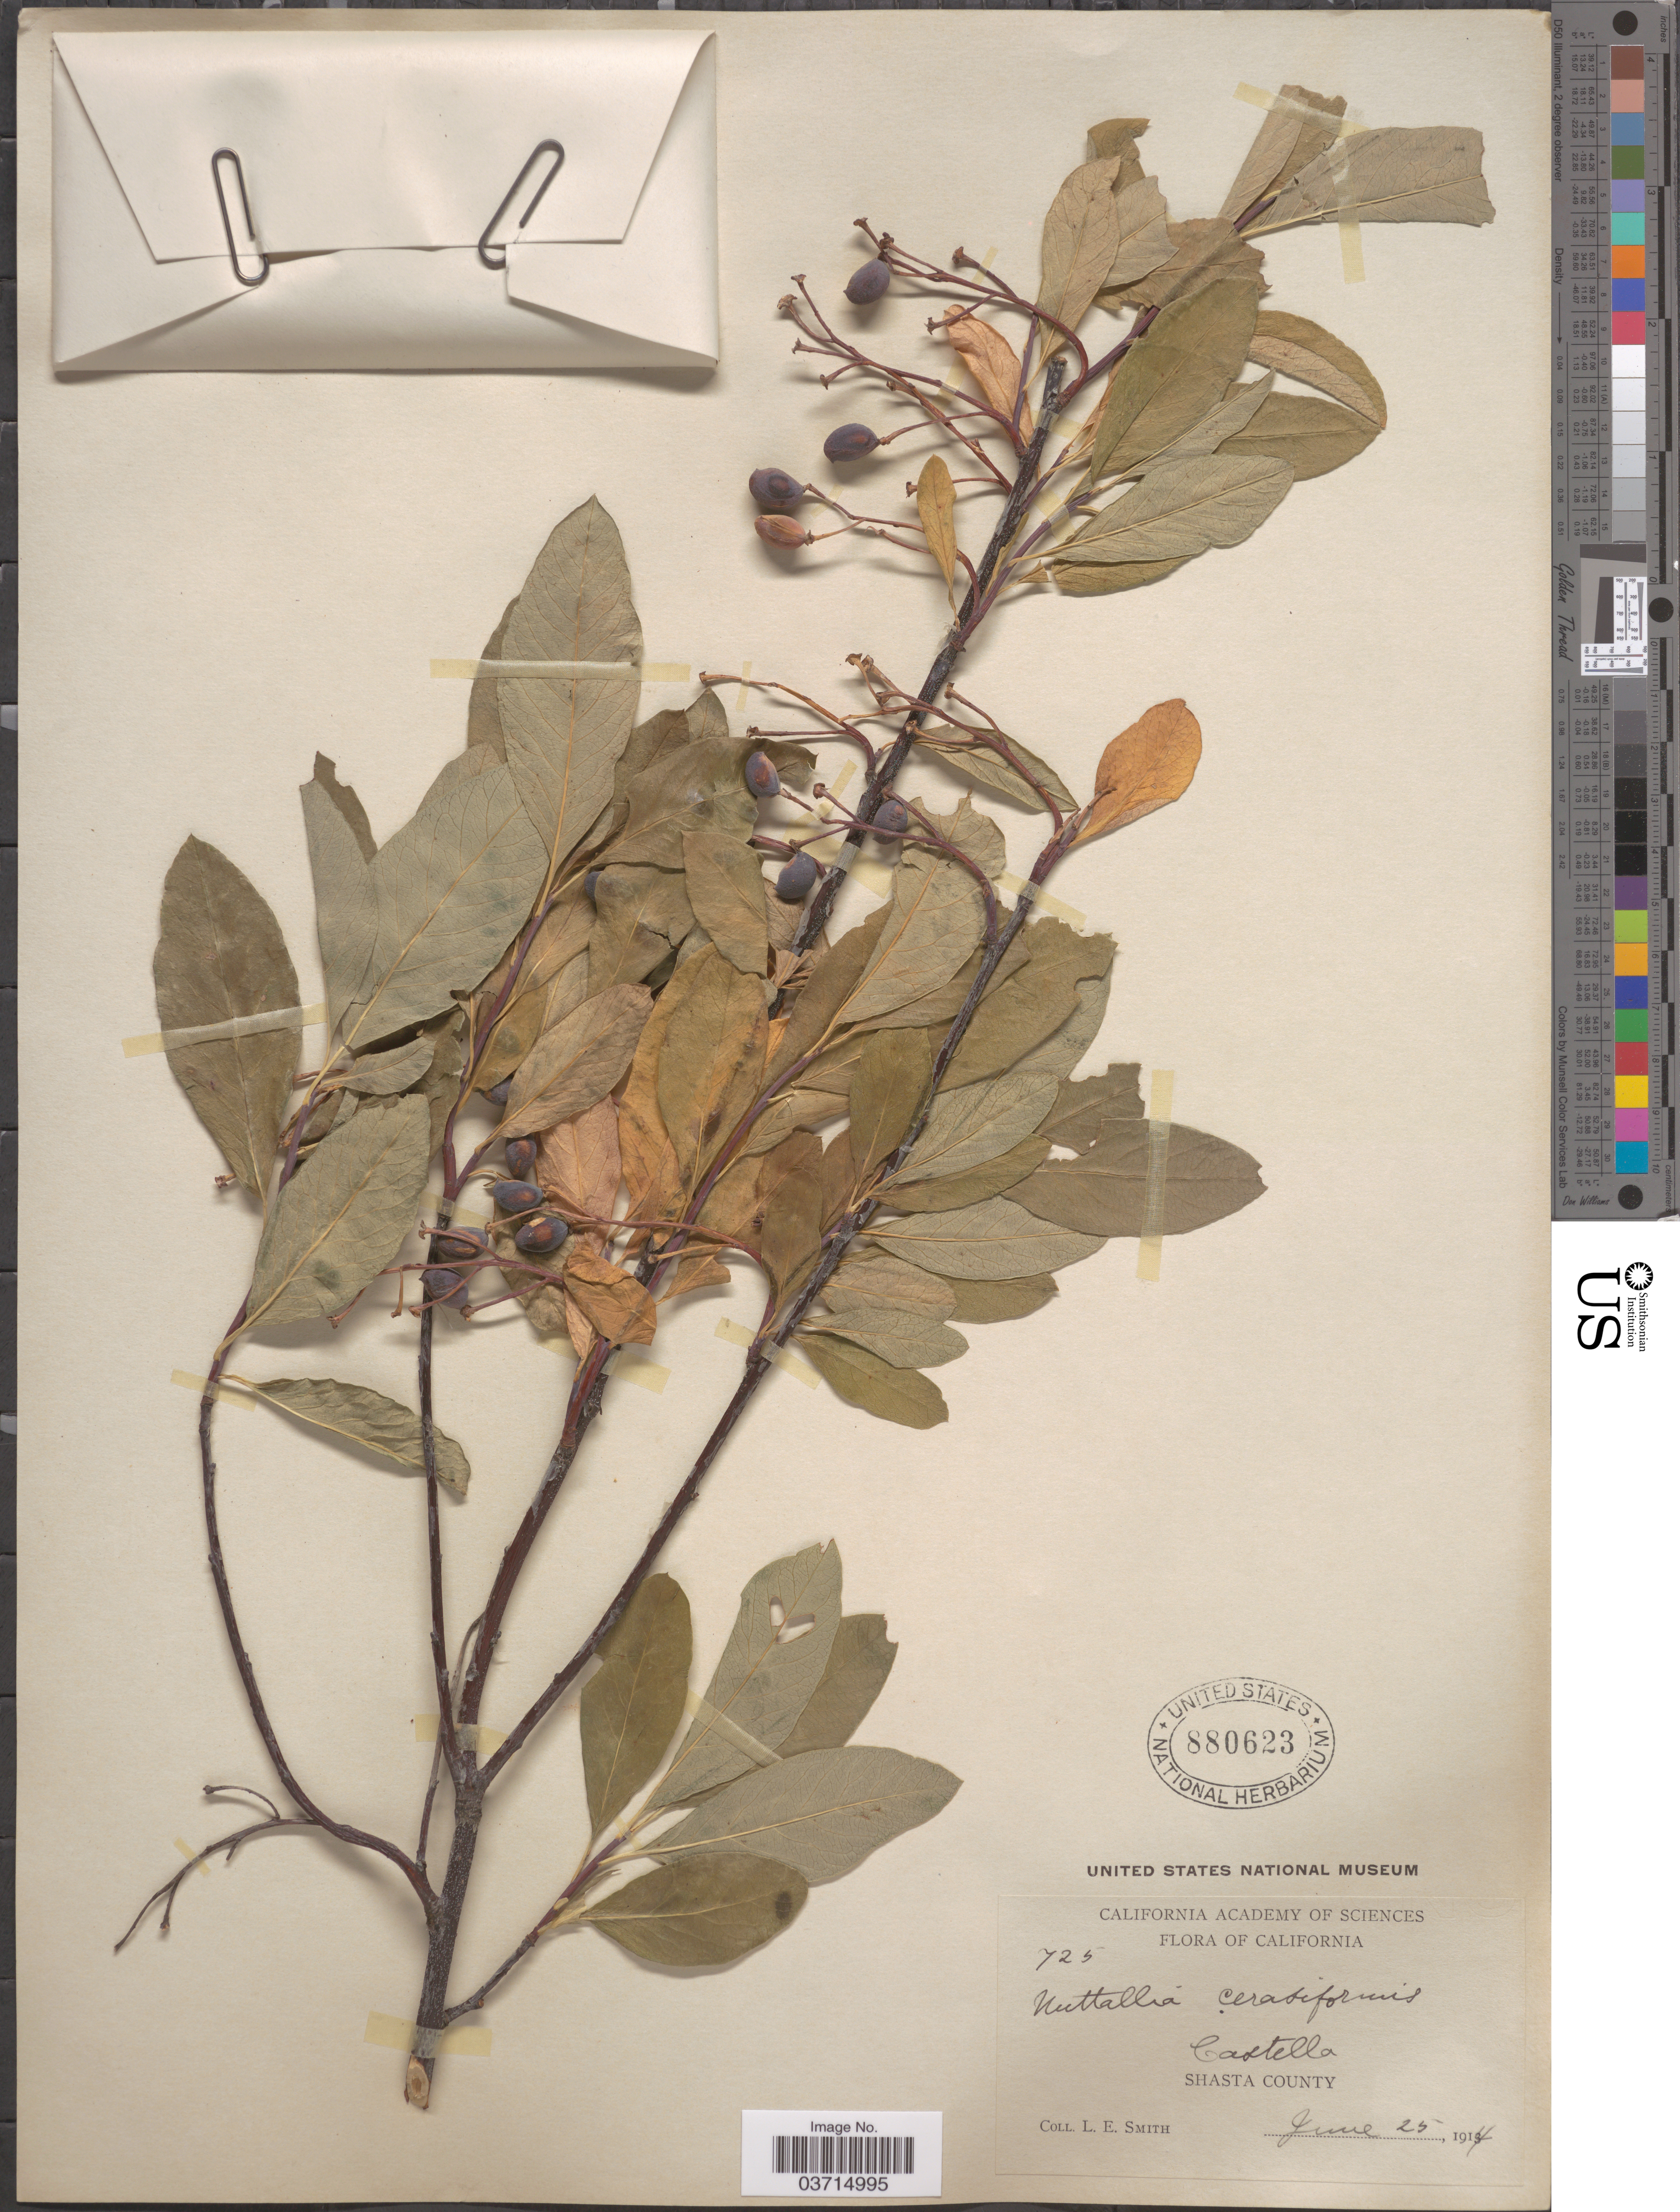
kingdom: Plantae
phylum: Tracheophyta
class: Magnoliopsida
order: Rosales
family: Rosaceae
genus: Oemleria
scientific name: Oemleria cerasiformis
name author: (Torr. & A. Gray ex Hook. & Arn.) J.W. Landon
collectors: L. E. Smith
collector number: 725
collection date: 1914-06-25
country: United States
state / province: California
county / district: Shasta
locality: Castella. Shasta County.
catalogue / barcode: US 880623